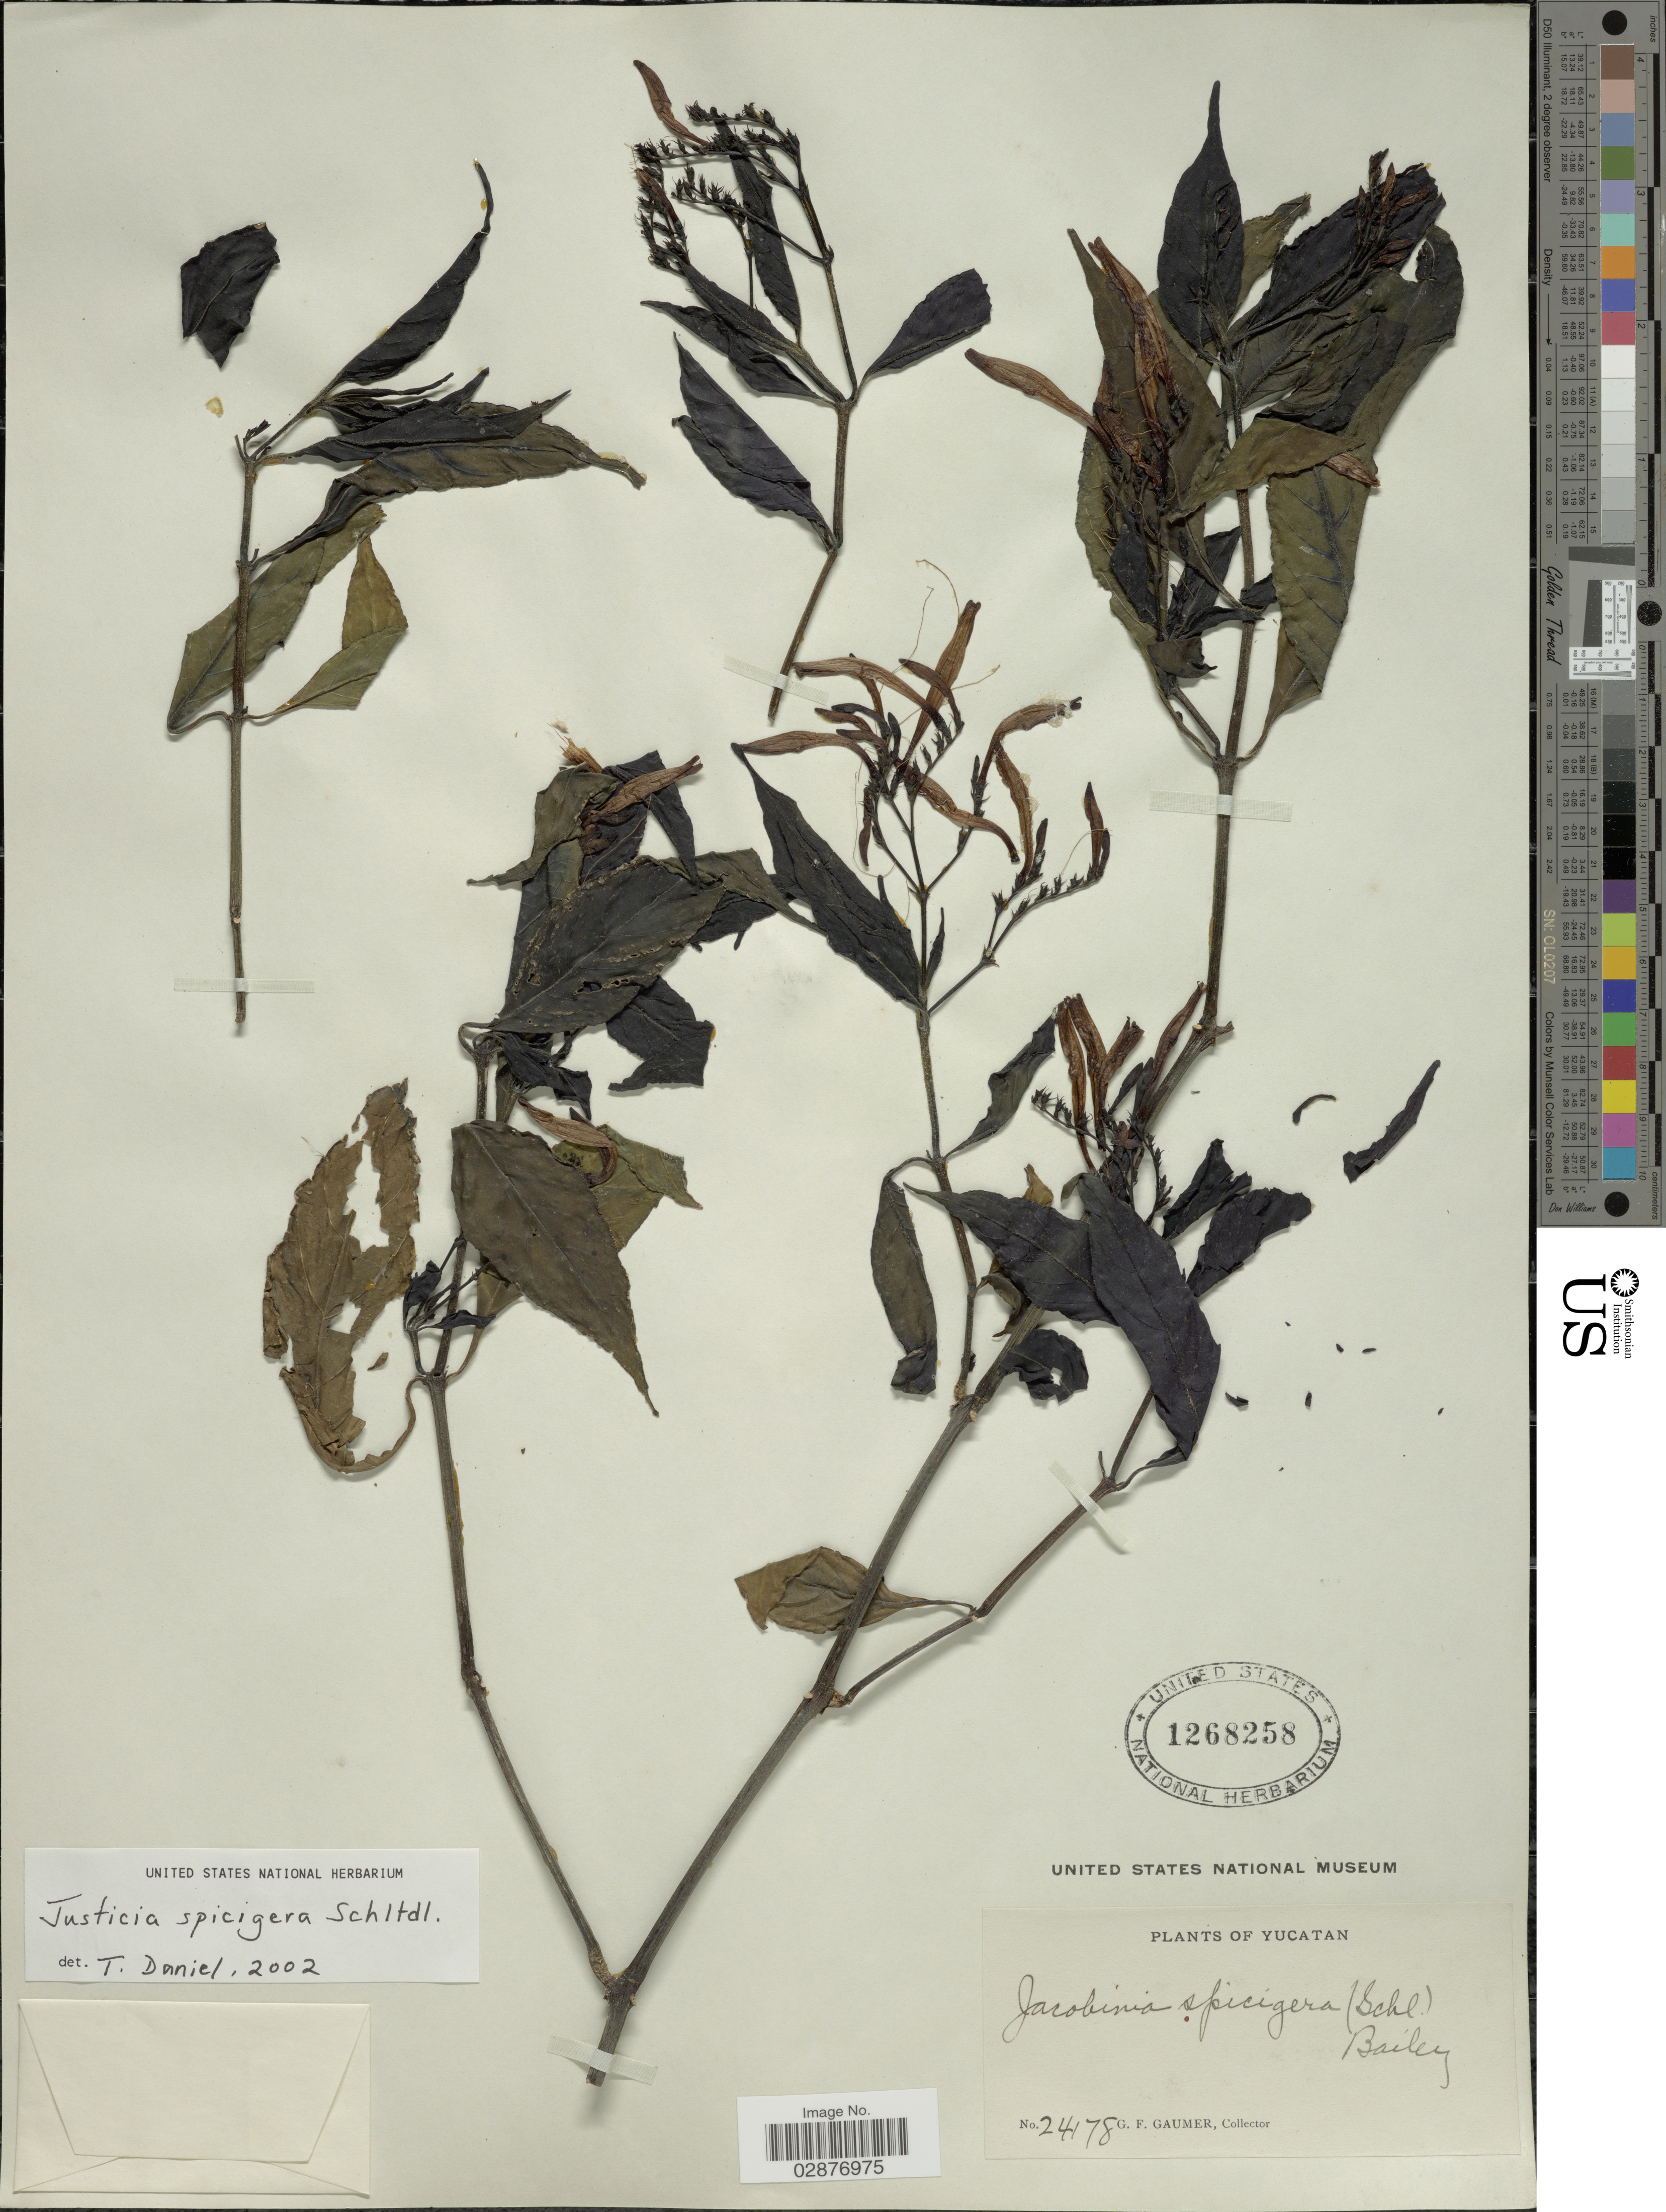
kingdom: Plantae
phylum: Tracheophyta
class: Magnoliopsida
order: Lamiales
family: Acanthaceae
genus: Justicia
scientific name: Justicia spicigera 'Sidicaro'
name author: Schltdl.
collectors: G. F. Gaumer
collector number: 24178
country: Mexico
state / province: Yucatán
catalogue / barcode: US 1268258